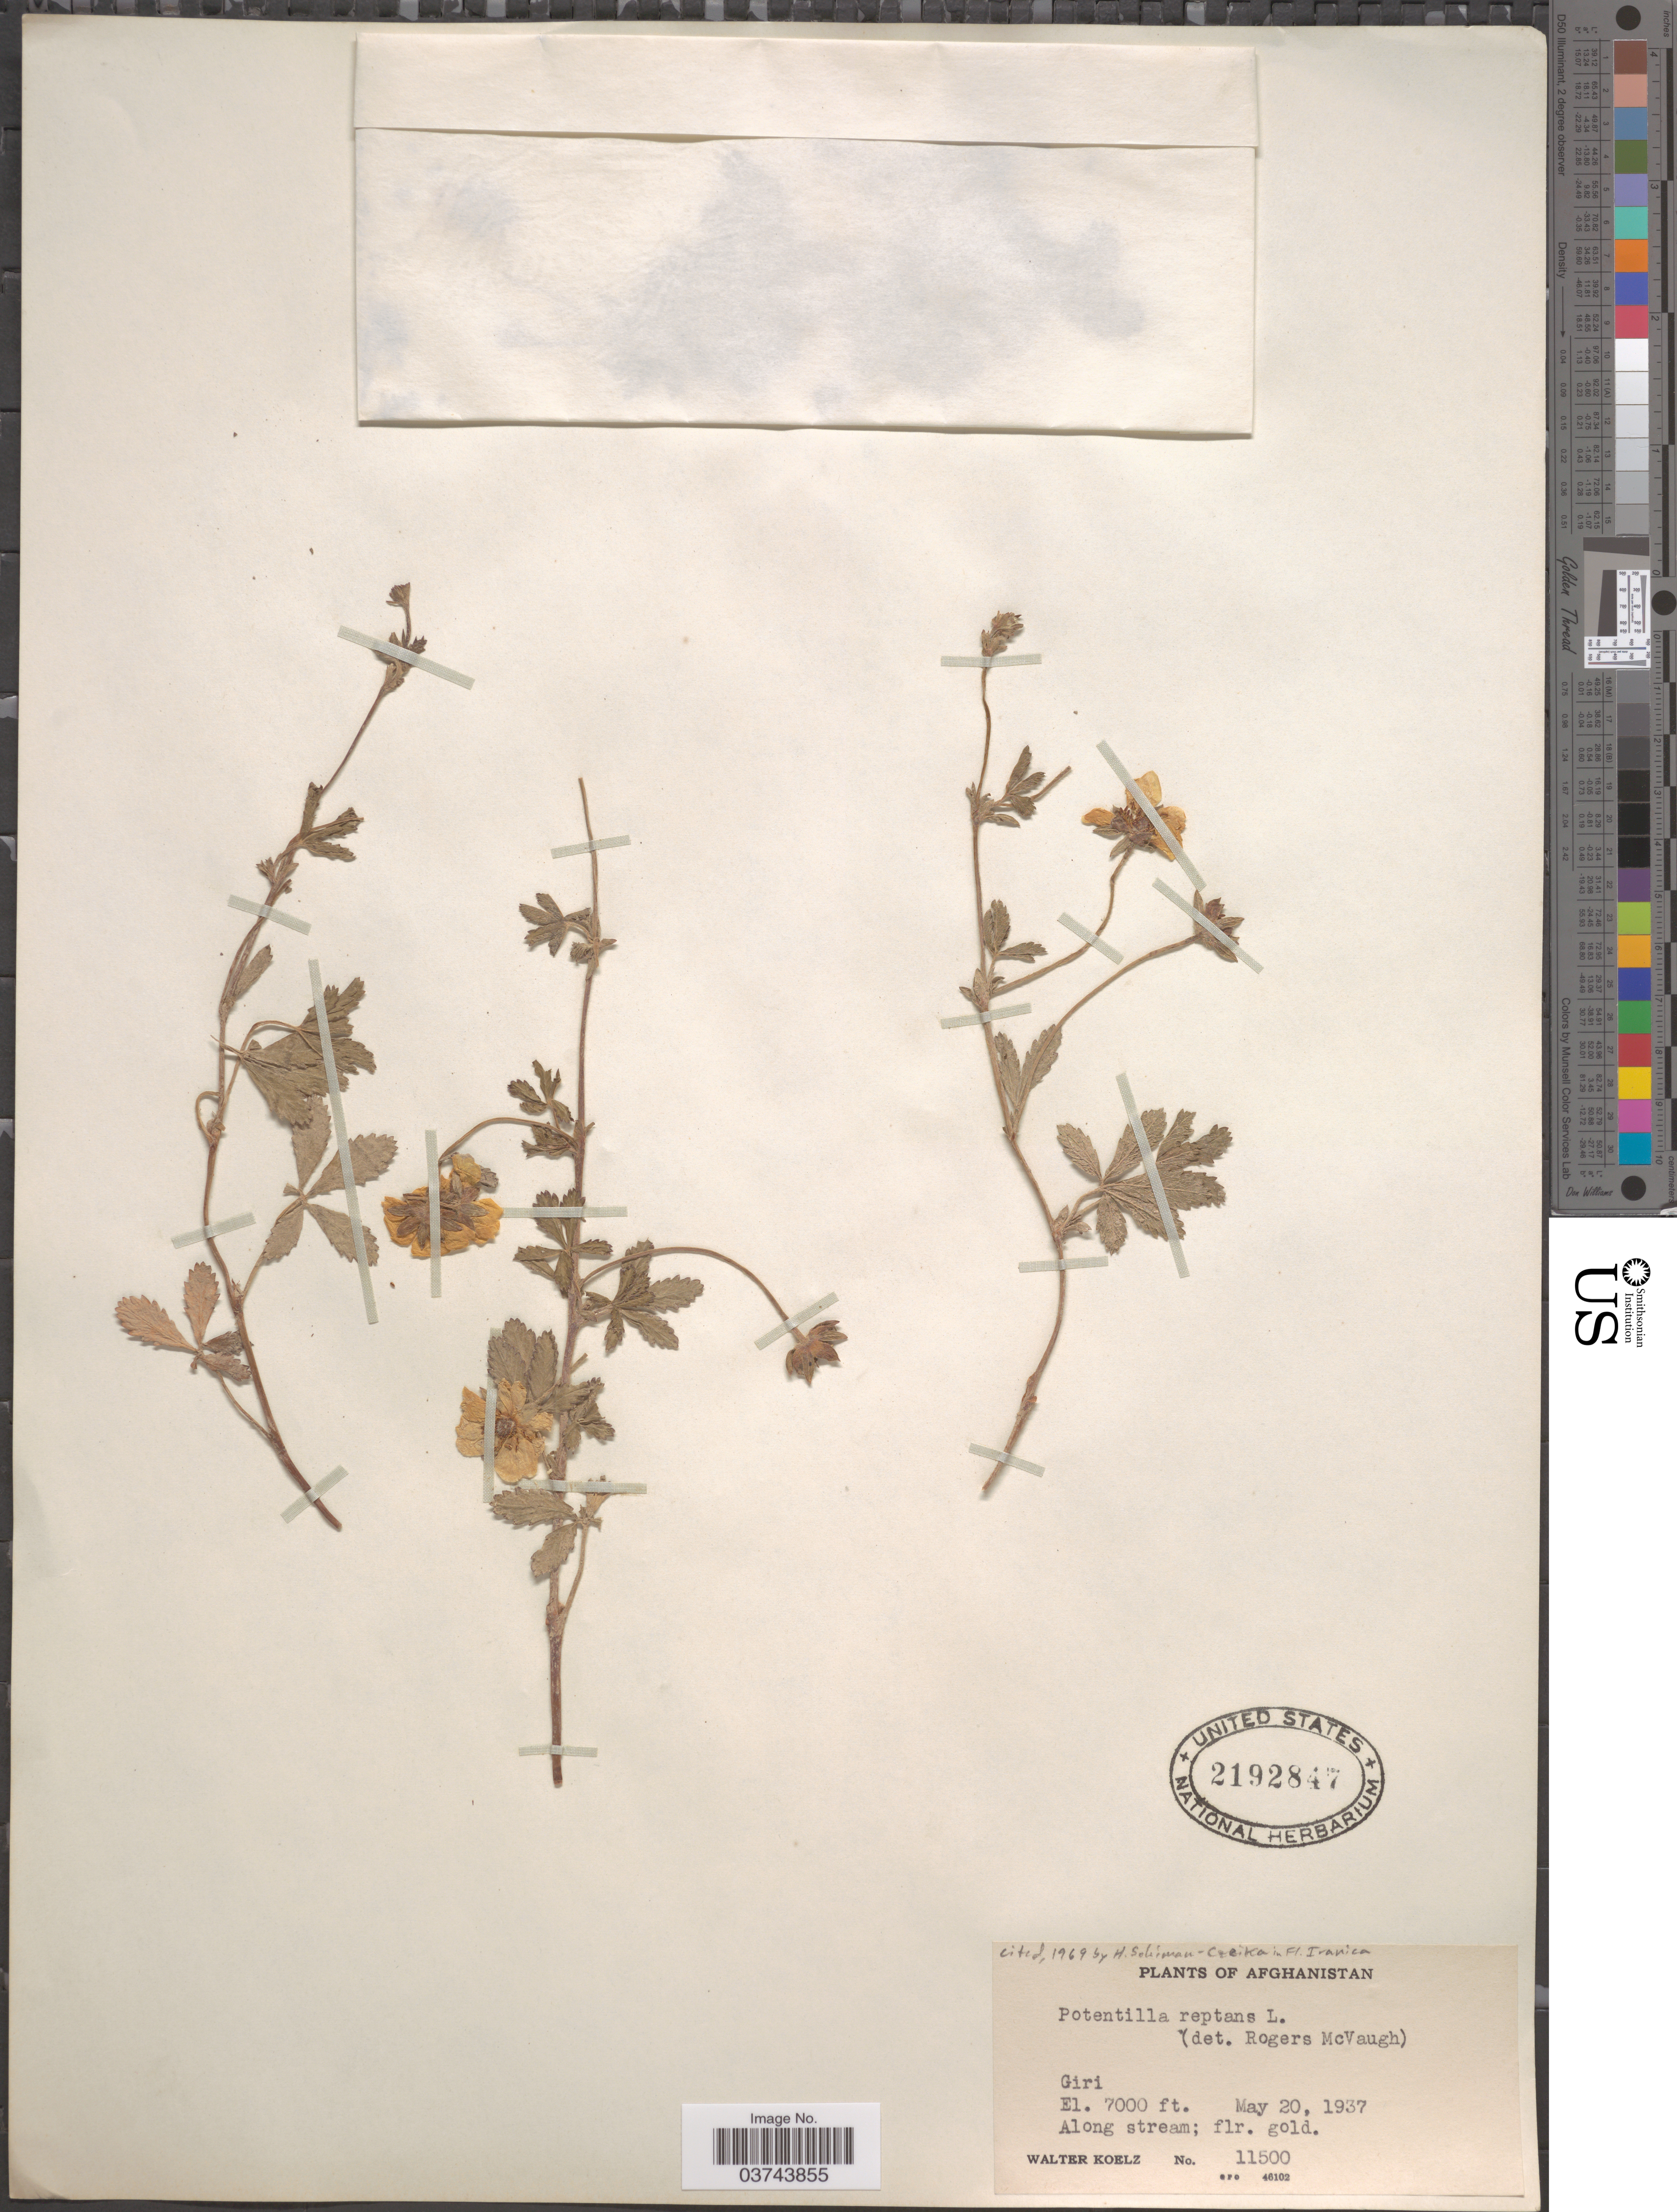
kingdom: Plantae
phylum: Tracheophyta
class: Magnoliopsida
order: Rosales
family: Rosaceae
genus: Potentilla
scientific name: Potentilla reptans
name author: L.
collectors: W. N. Koelz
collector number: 11500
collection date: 1937-05-20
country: Afghanistan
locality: Giri.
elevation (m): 2134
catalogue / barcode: US 2192847